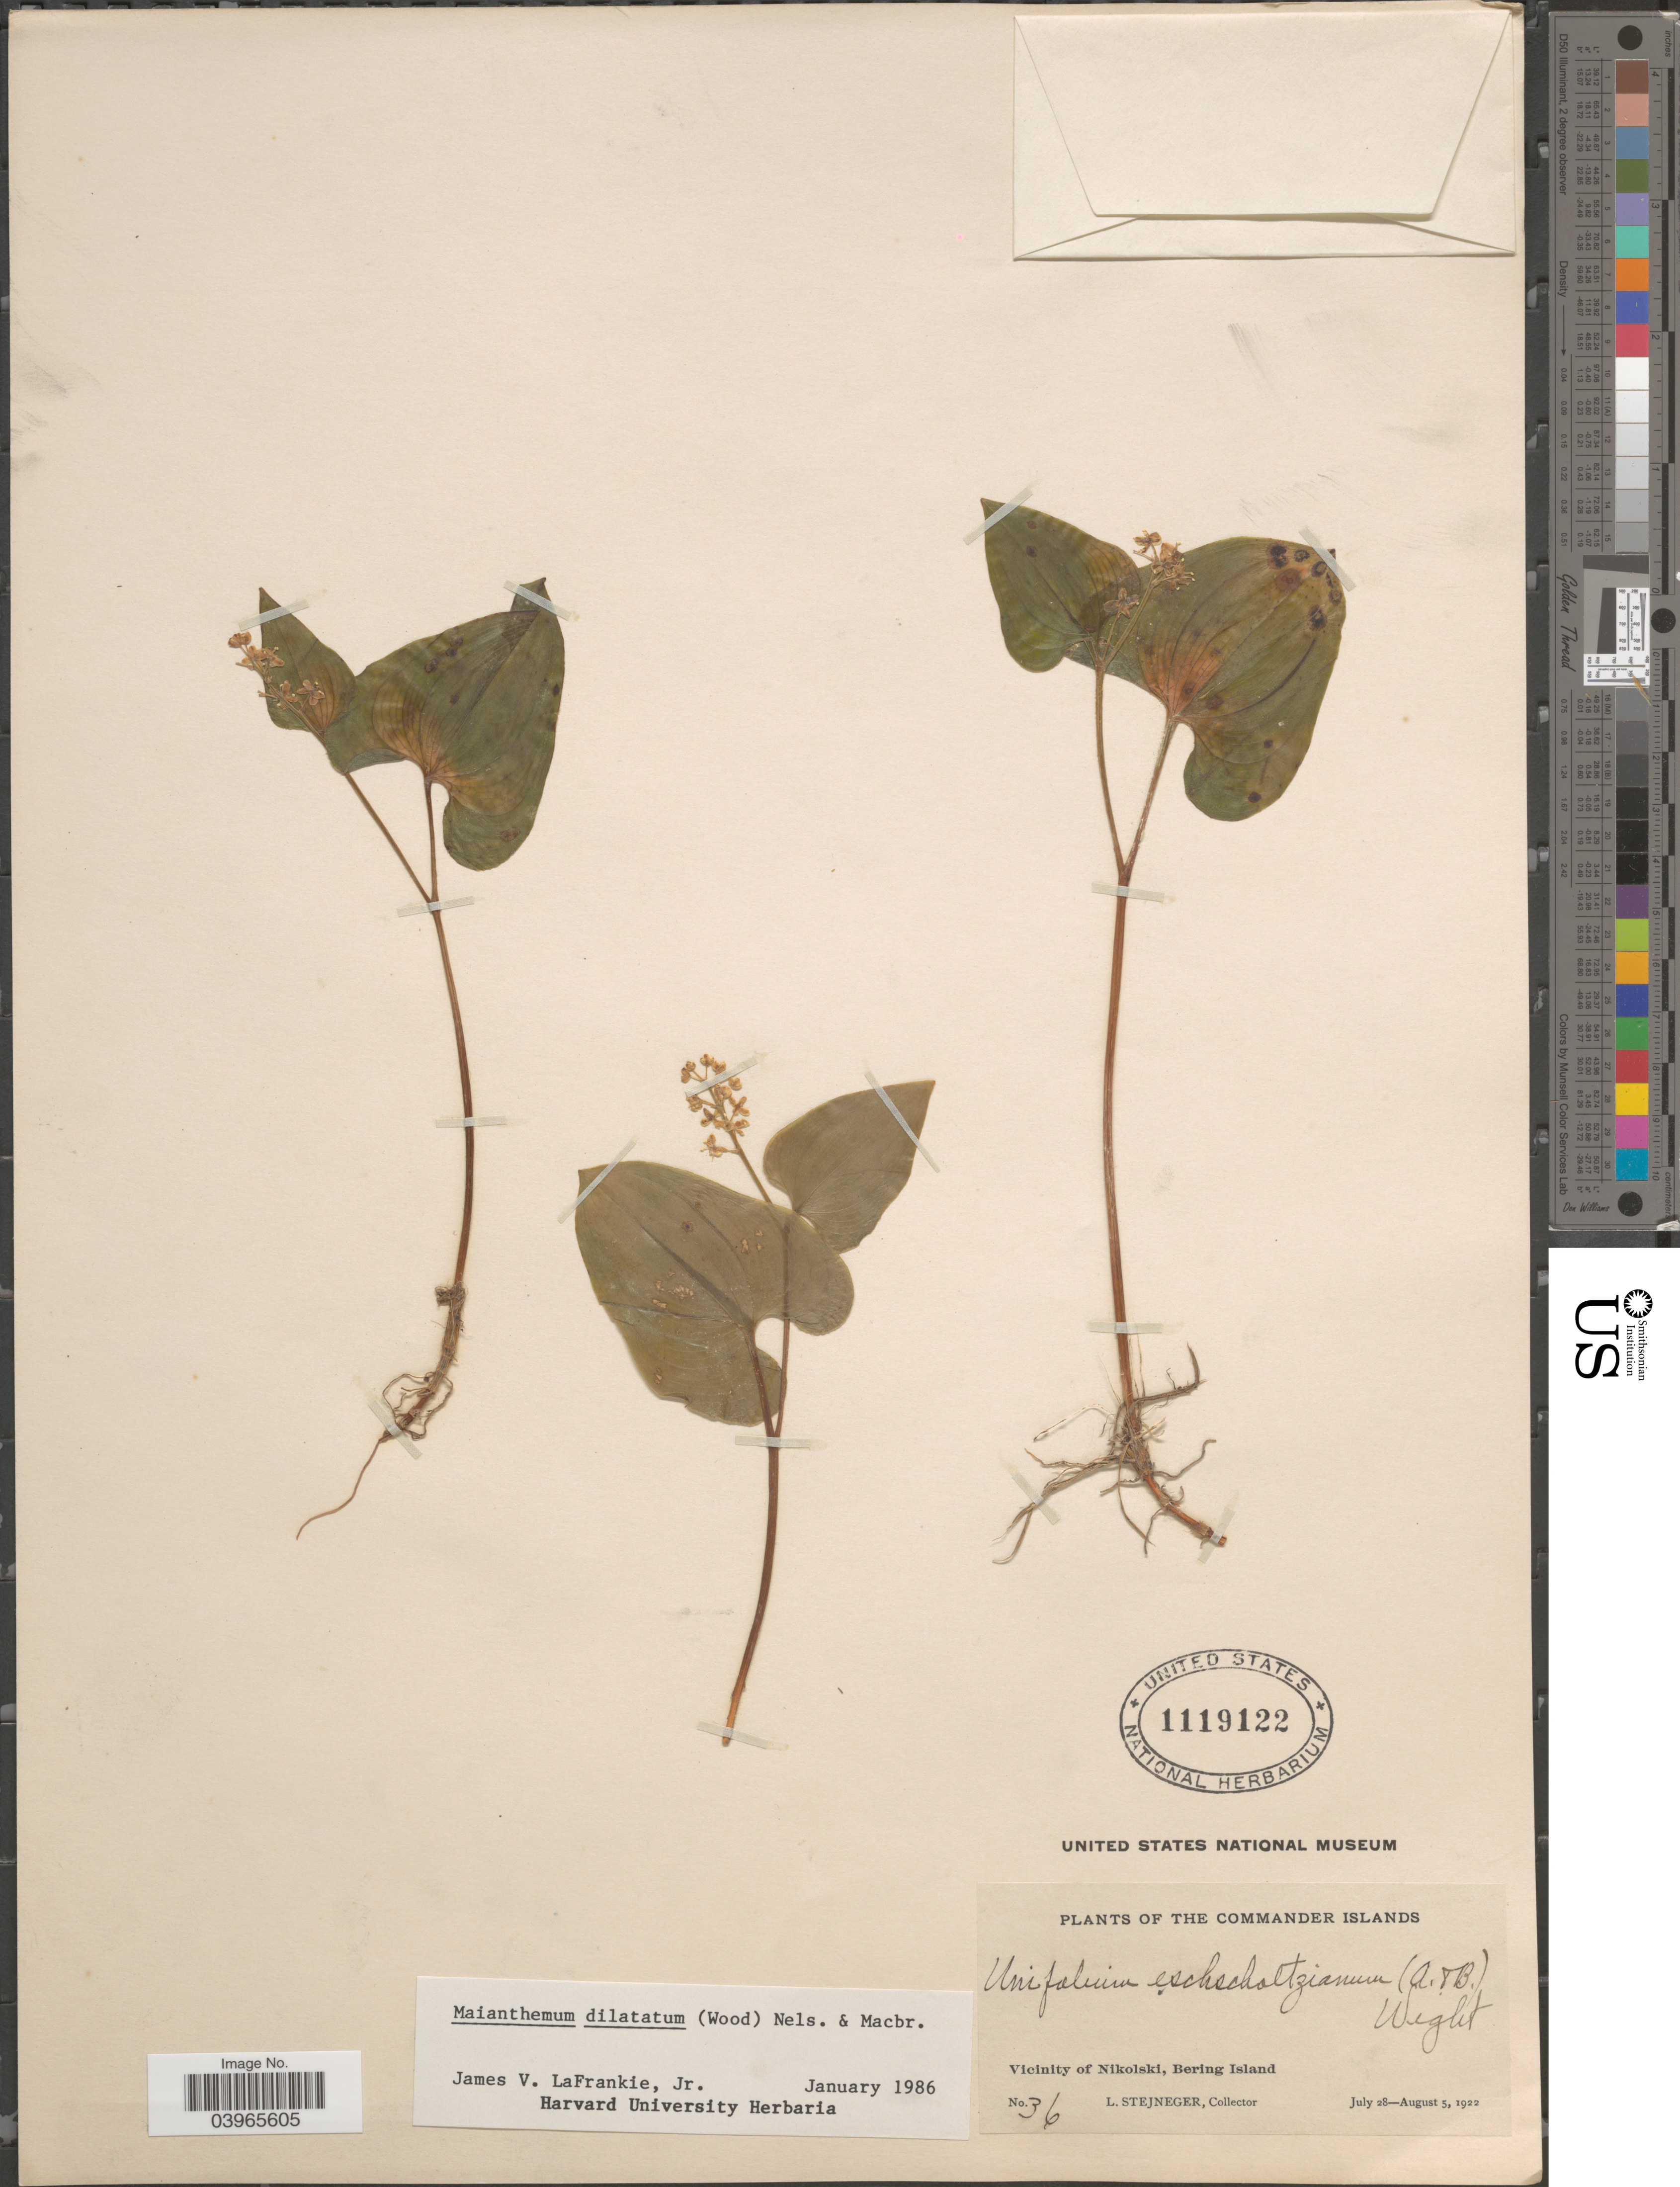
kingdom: Plantae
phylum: Tracheophyta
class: Liliopsida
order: Asparagales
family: Asparagaceae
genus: Maianthemum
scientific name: Maianthemum dilatatum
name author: (Alph. Wood) A. Nelson & J.F. Macbr.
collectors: L. Stejneger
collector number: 36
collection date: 1922-07-28/1922-08-05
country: Russian Federation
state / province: Kamchatka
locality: The Commander Islands. Vicinity of Nikolski, Bering Island.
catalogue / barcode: US 1119122